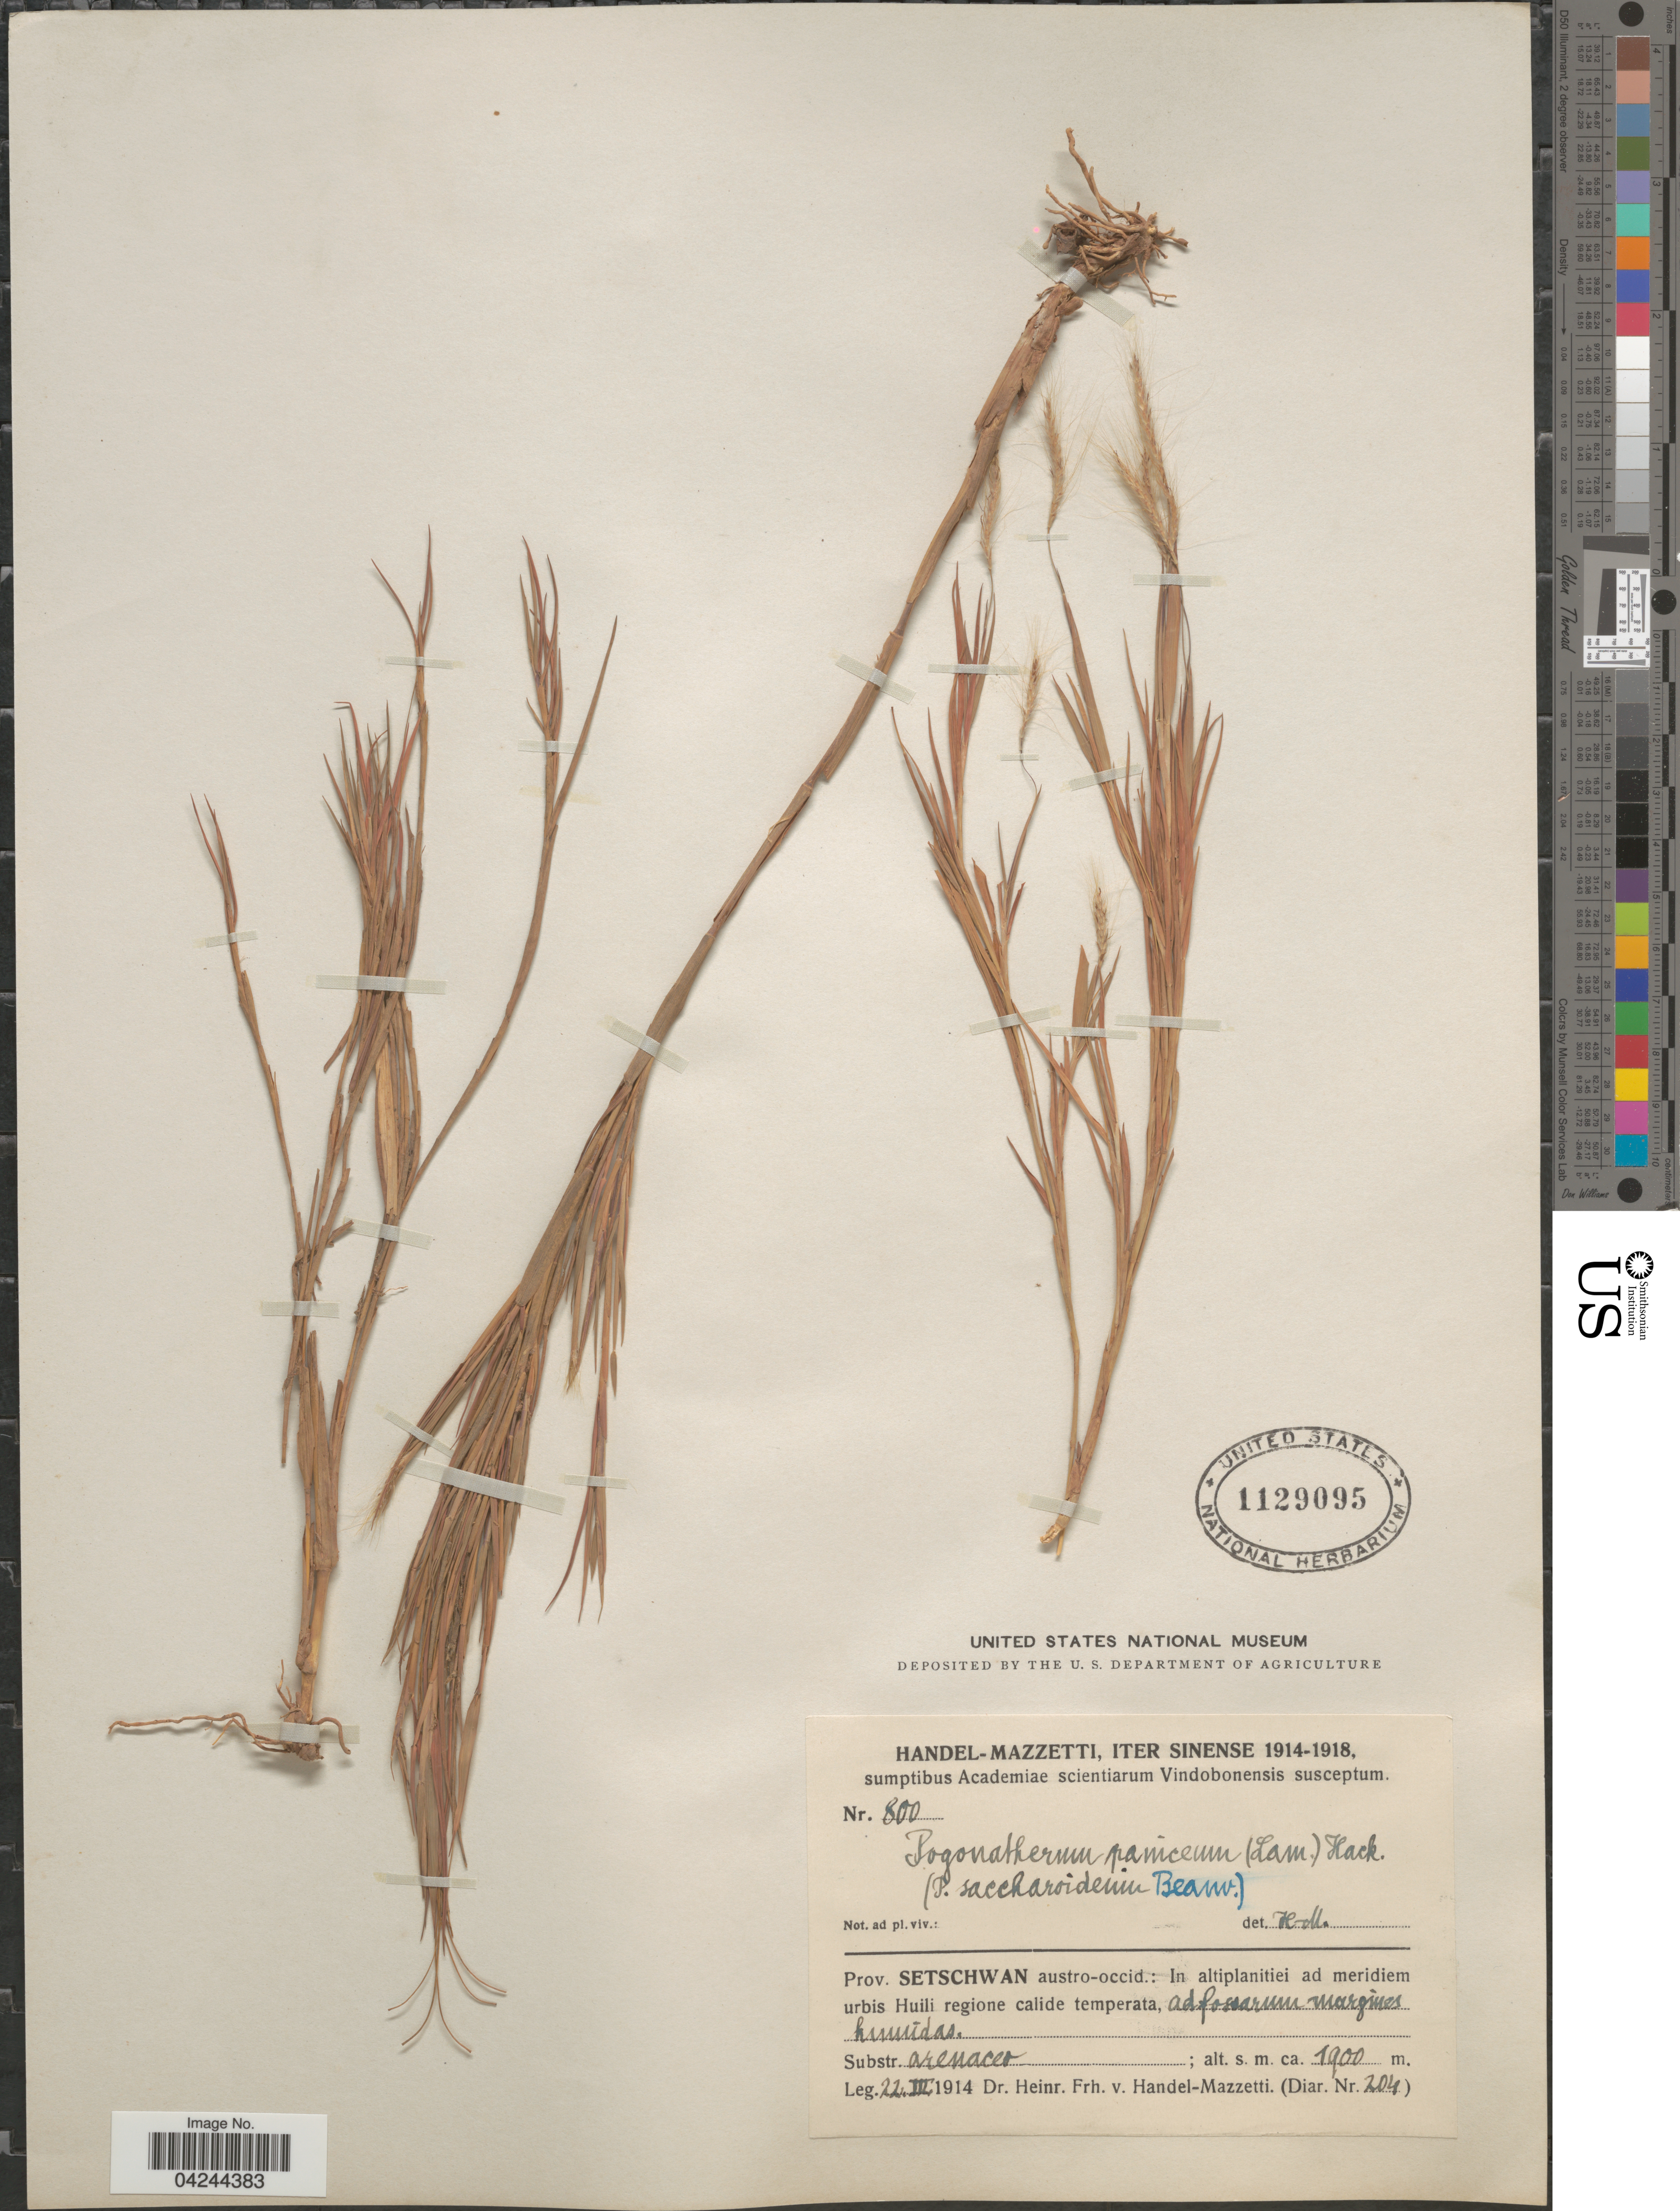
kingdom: Plantae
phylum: Tracheophyta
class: Liliopsida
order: Poales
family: Poaceae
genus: Pogonatherum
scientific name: Pogonatherum crinitum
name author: (Thunb.) Kunth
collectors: H. Handel-Mazzetti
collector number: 800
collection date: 1914-03-22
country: China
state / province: Sichuan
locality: Iter Sinense 1914-1918. Prov. Setschwan austro-occid.: In altiplanitiei ad meridiem urbis Huili regione calide temperata.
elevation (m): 1900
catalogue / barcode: US 1129095